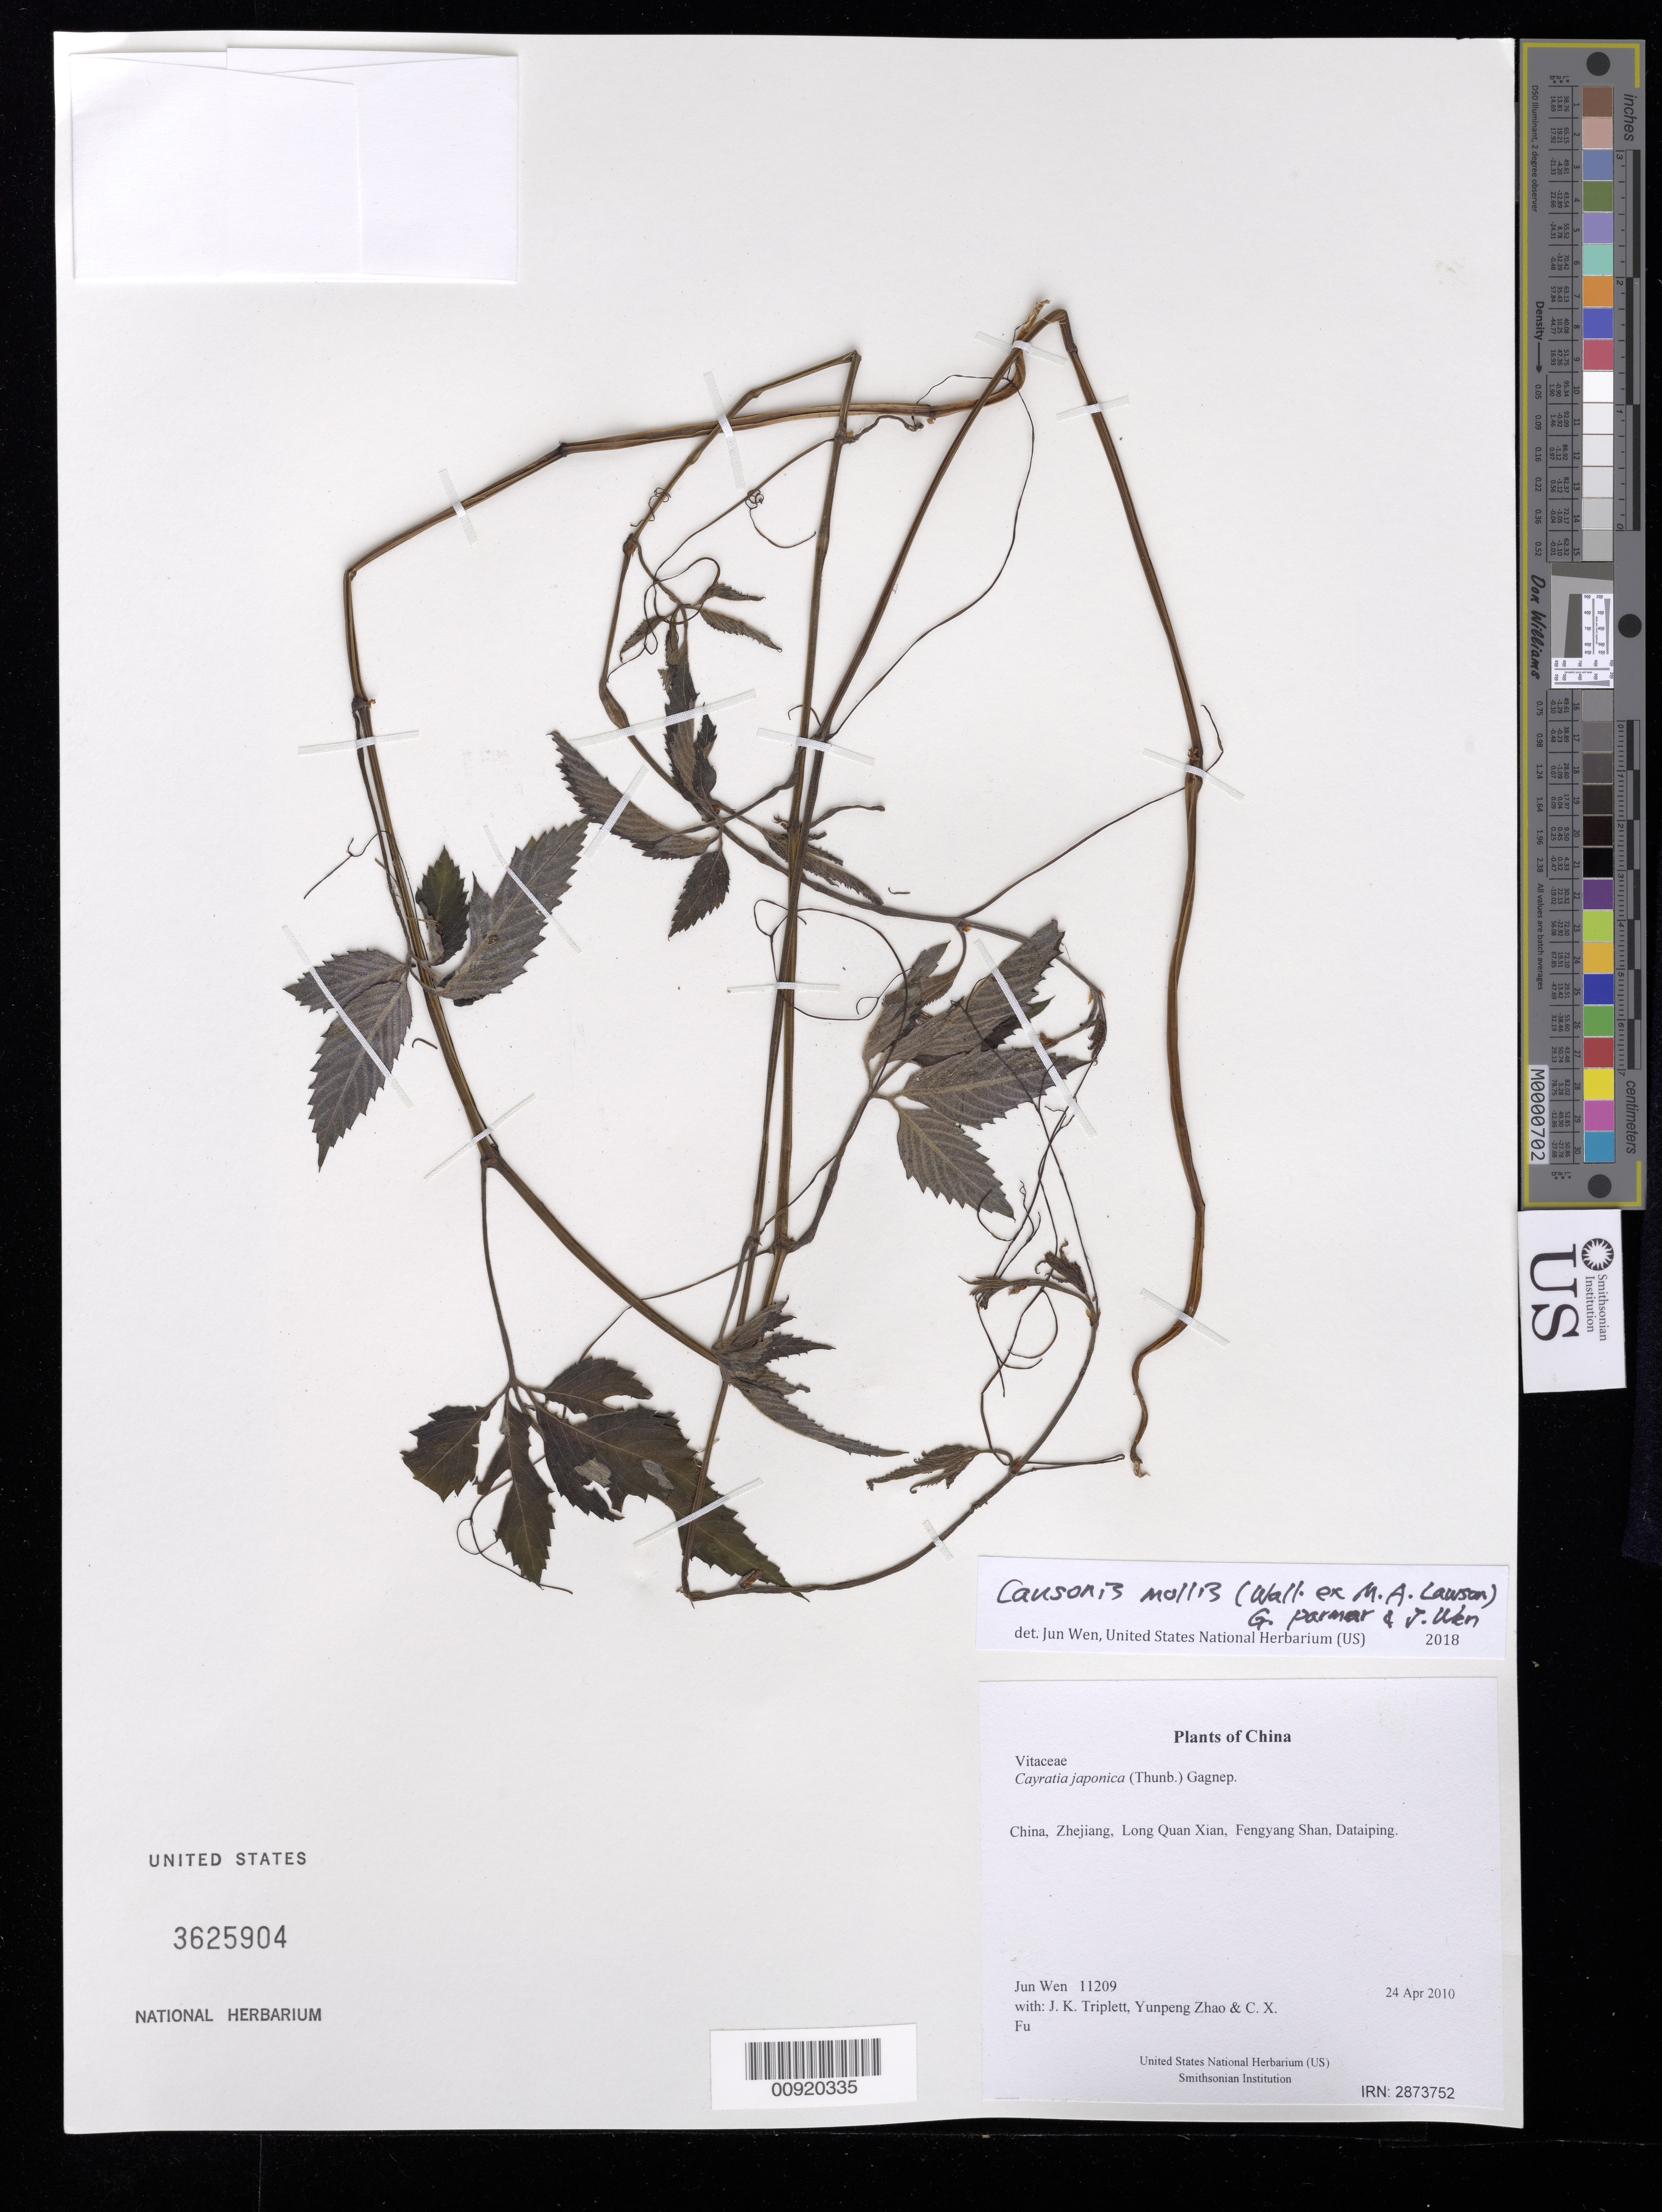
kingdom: Plantae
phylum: Tracheophyta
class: Magnoliopsida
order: Vitales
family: Vitaceae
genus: Causonis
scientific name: Causonis mollis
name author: (M.A. Lawson ex Wall.) Parmar & J. Wen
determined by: Wen, Jun, (BOT), Smithsonian Institution - National Museum of Natural History (UNITED STATES)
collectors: J. Wen, J. K. Triplett, Yunpeng Zhao & C. X. Fu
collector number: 11209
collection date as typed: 24 Apr 2010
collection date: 2010-04-24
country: China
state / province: Zhejiang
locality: Long Quan Xian, Fengyang Shan, Dataiping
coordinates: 27 54 52.33 N, 119 10 12.54 E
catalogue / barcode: US 3625904